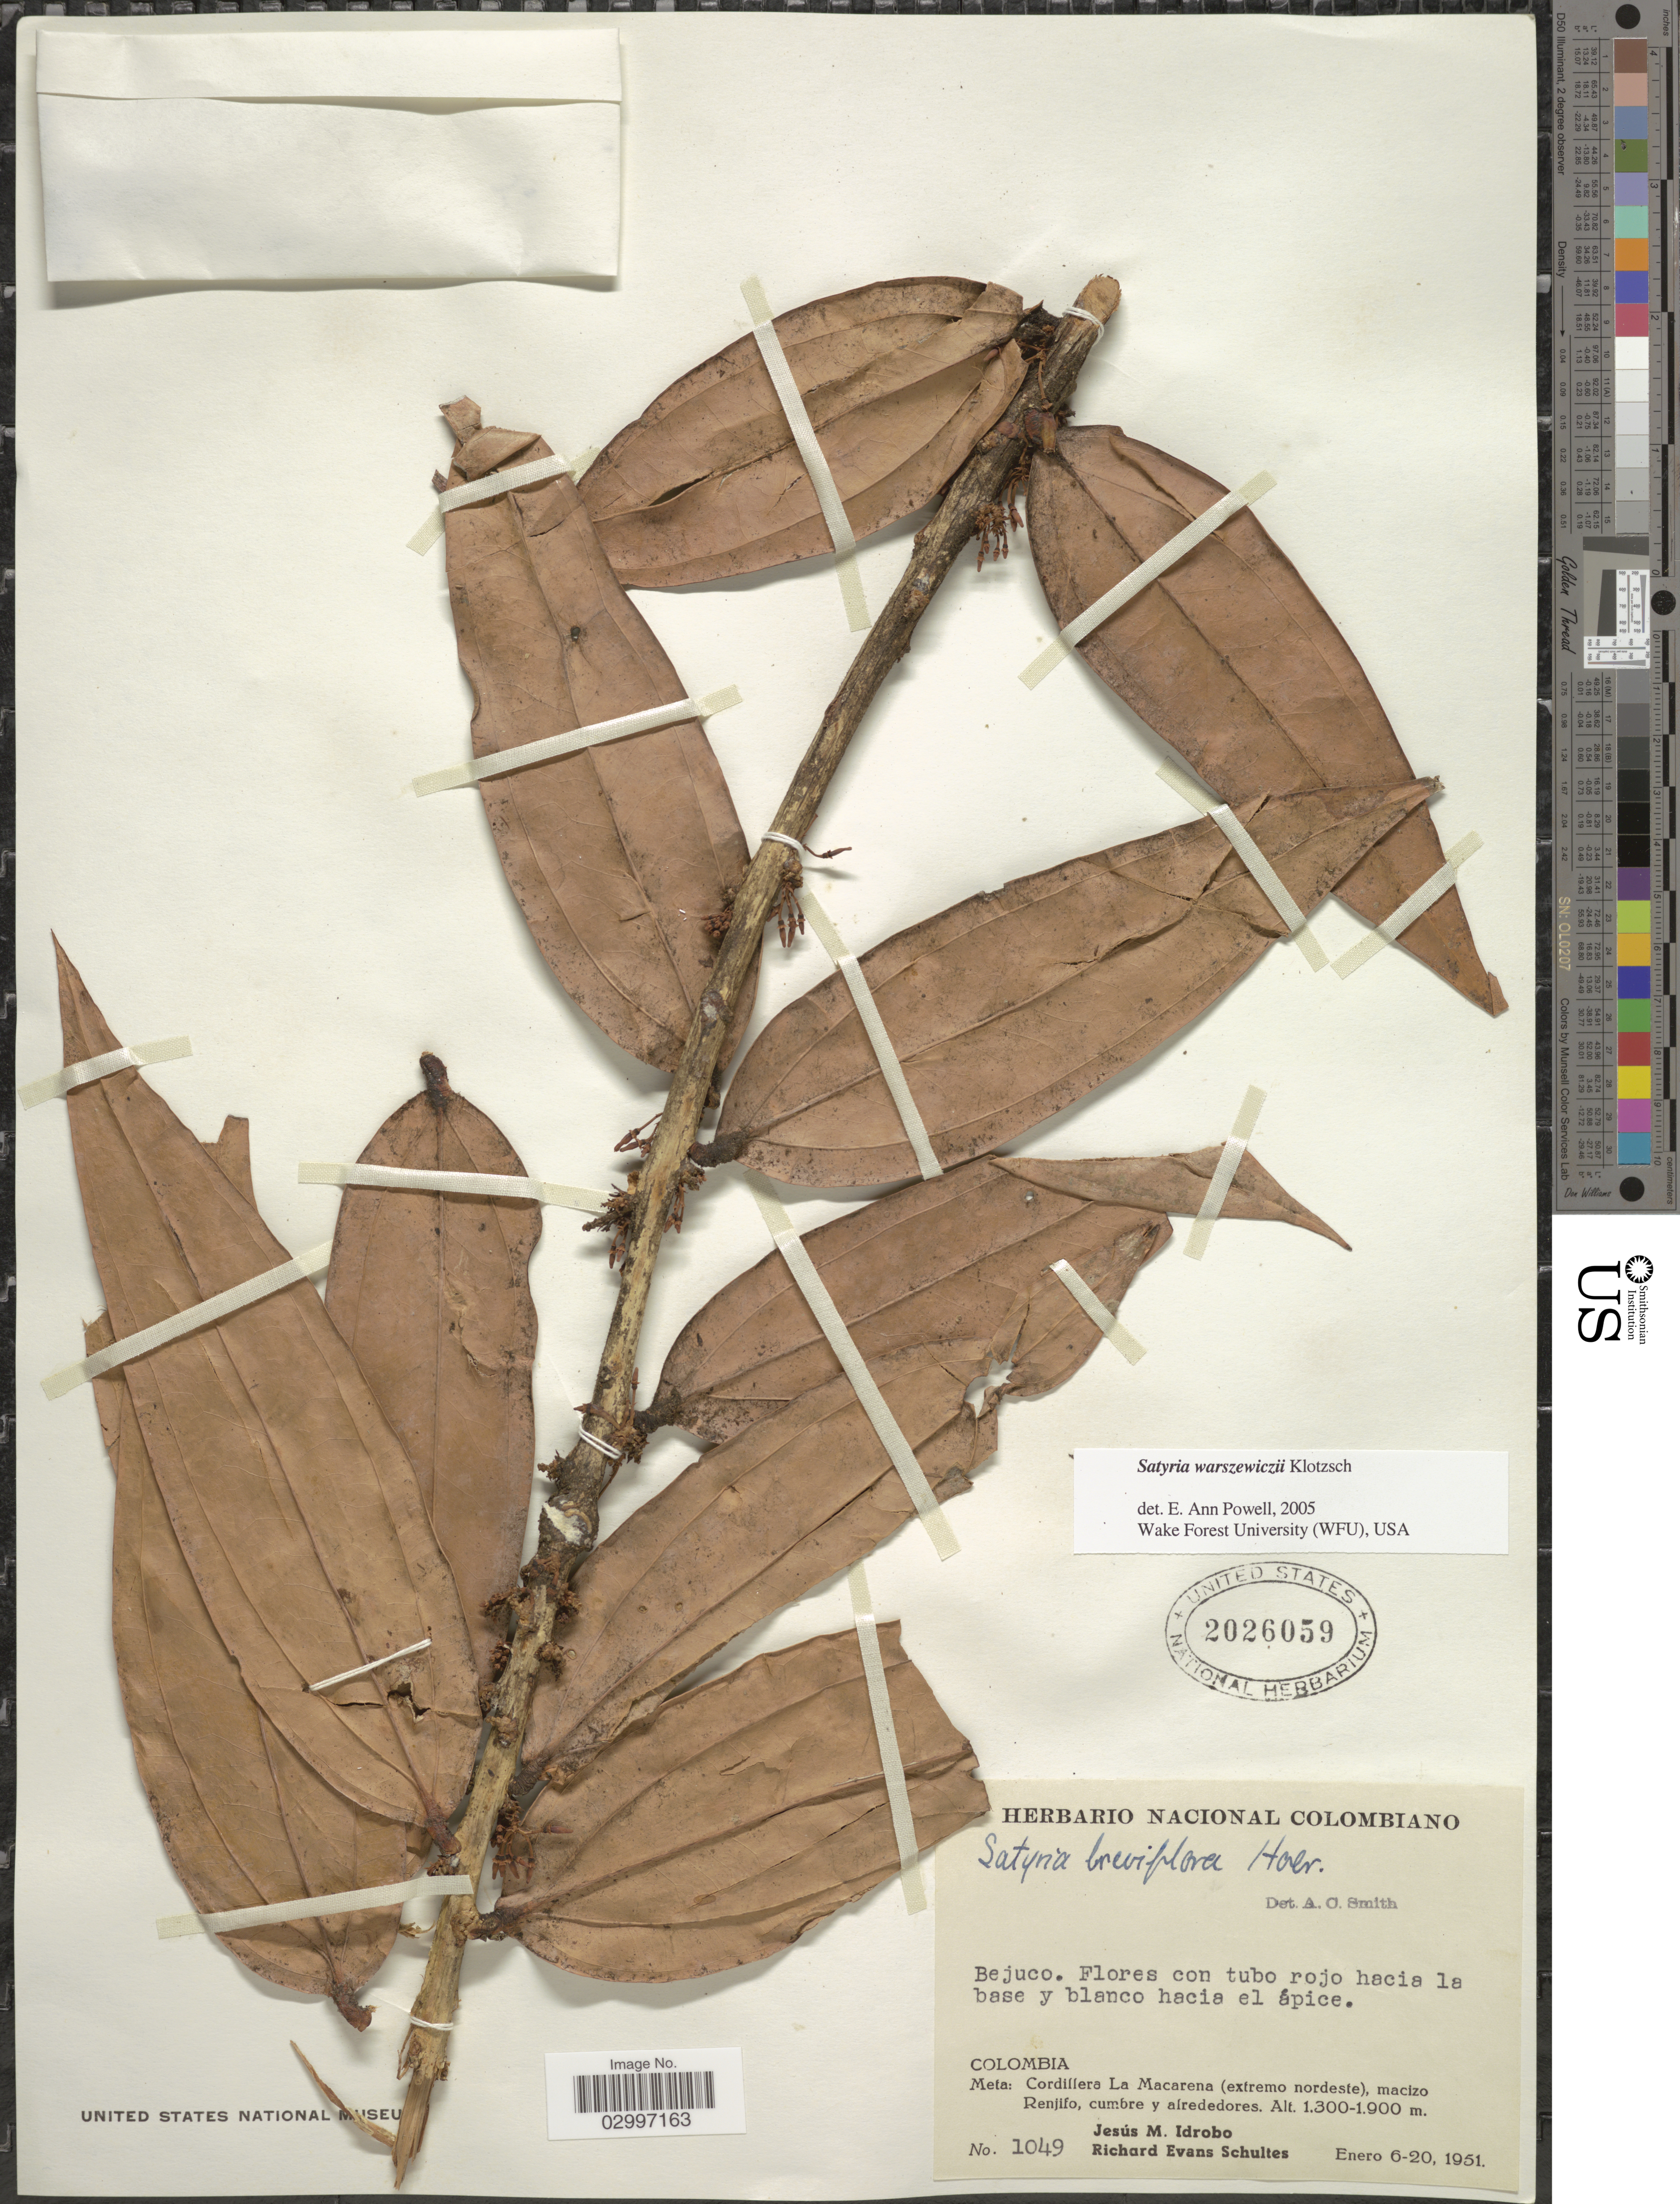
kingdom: Plantae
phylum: Tracheophyta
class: Magnoliopsida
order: Ericales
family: Ericaceae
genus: Satyria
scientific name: Satyria panurensis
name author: (Benth. ex Meisn.) Benth. & Hook. f. ex Nied.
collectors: J. M. Idrobo & R. E. Schultes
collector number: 1049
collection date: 1951-01-06/1951-01-20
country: Colombia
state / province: Meta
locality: Cordillera La Macarena (extremo nordeste), macizo Renjifo, cumbre y alrededores.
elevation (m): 1300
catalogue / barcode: US 2026059